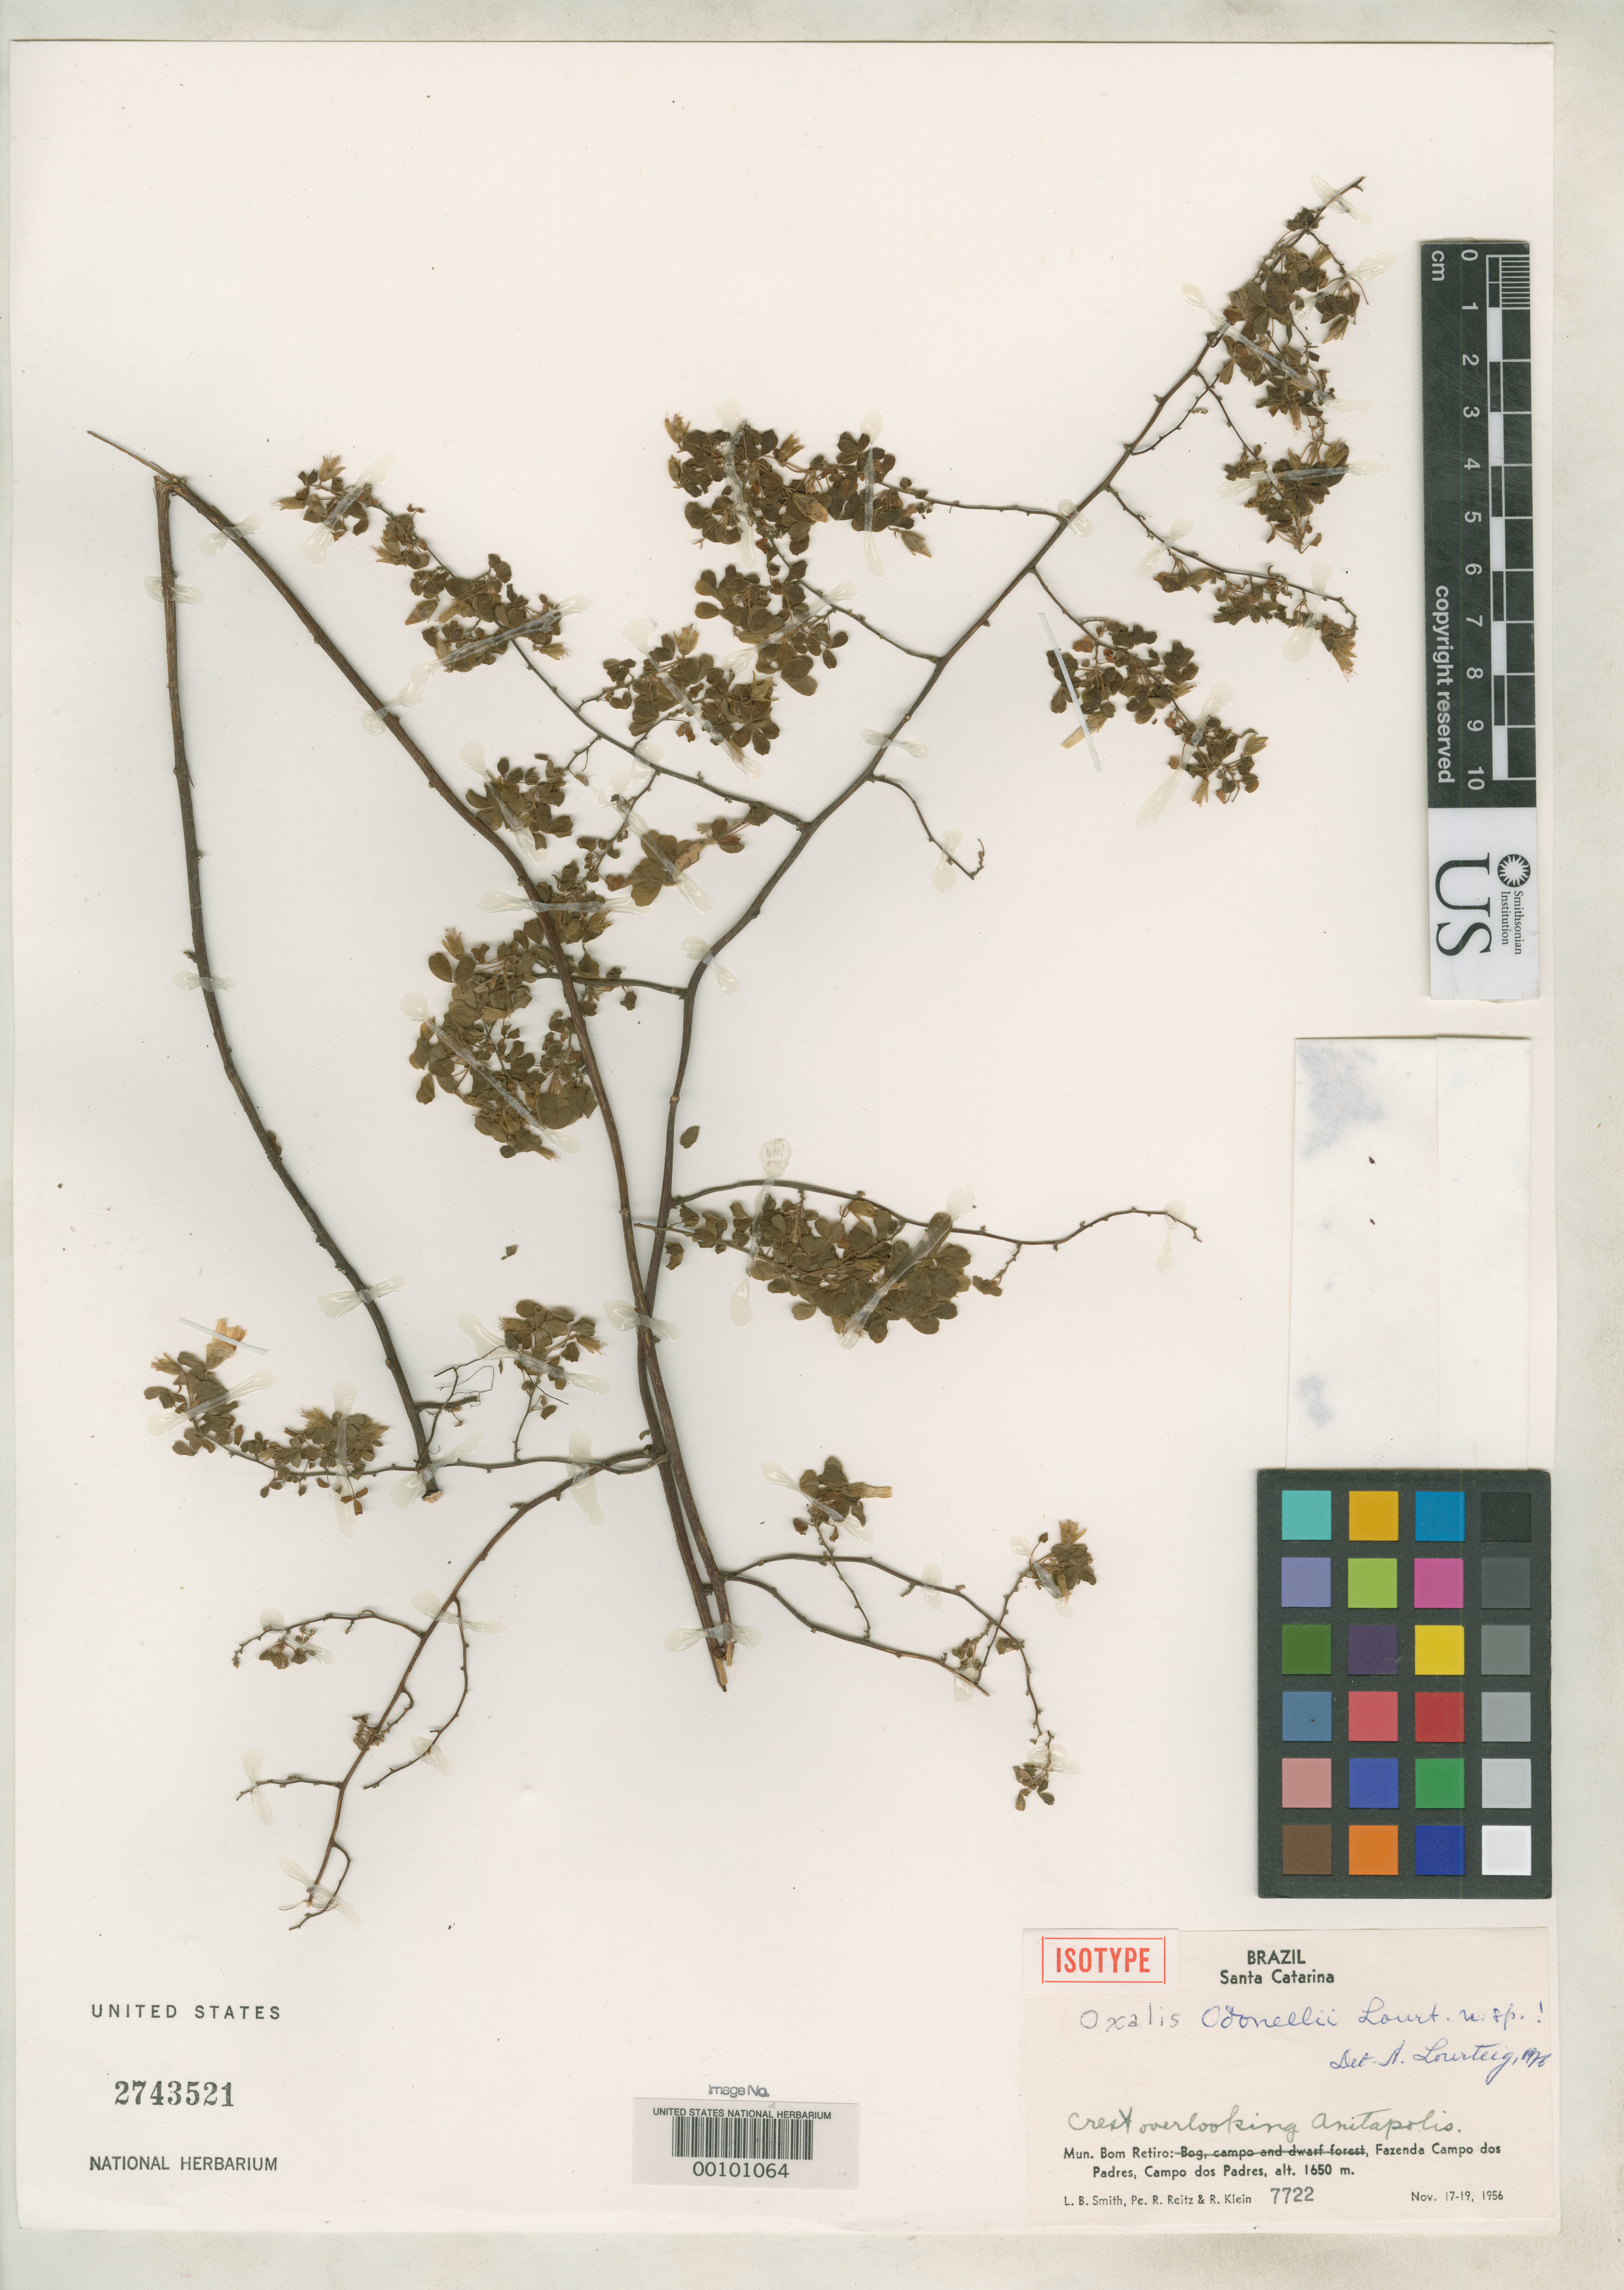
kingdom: Plantae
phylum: Tracheophyta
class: Magnoliopsida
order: Oxalidales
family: Oxalidaceae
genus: Oxalis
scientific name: Oxalis odonellii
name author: Lourteig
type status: Isotype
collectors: A. Lourteig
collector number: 7722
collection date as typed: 17 Nov 1956 to 19 Nov 1956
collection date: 1956-11-17/1956-11-19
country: Brazil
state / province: Santa Catarina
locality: Bom Retiro.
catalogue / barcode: US 2743521